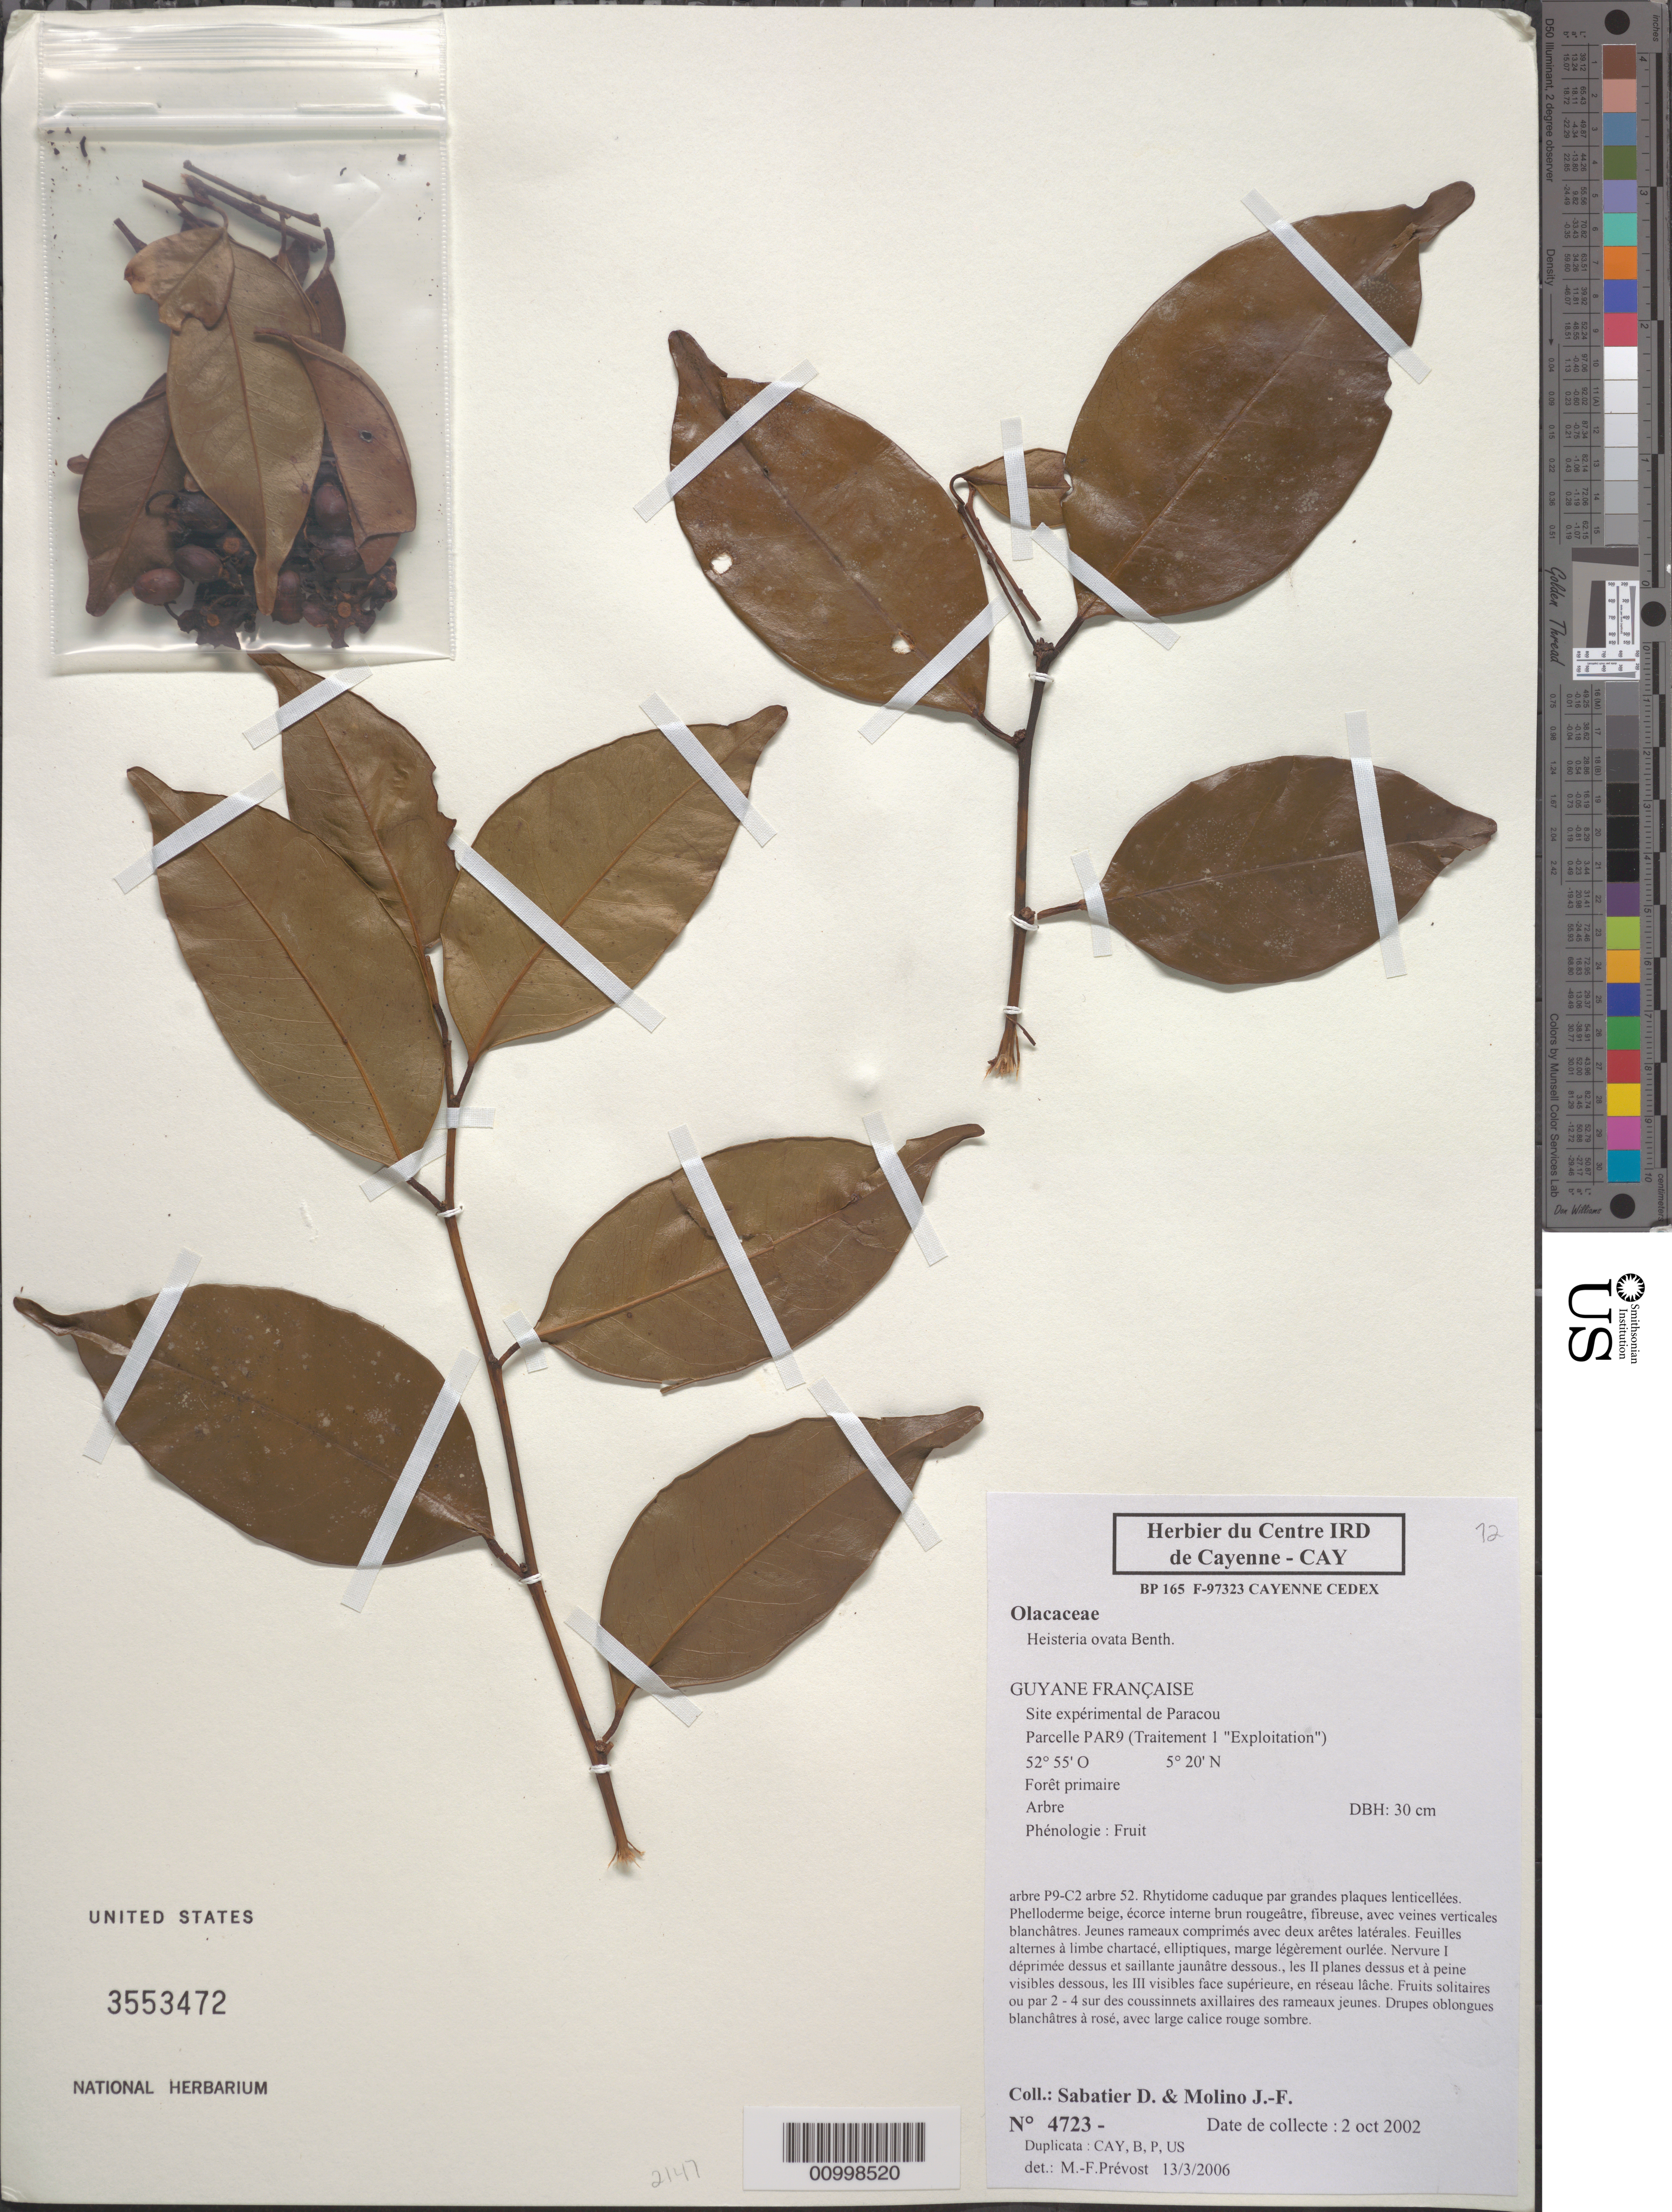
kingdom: Plantae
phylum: Tracheophyta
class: Magnoliopsida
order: Santalales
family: Erythropalaceae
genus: Heisteria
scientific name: Heisteria ovata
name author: Benth.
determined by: Prévost, M.-F.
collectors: D. Sabatier & J. Molino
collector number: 4723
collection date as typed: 2-Oct-02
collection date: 2002-10-02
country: French Guiana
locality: Site experimental de Paracou; parcelle PAR9 (Traitement 1 "Exploitation")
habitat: Primary forest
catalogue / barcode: US 3553472